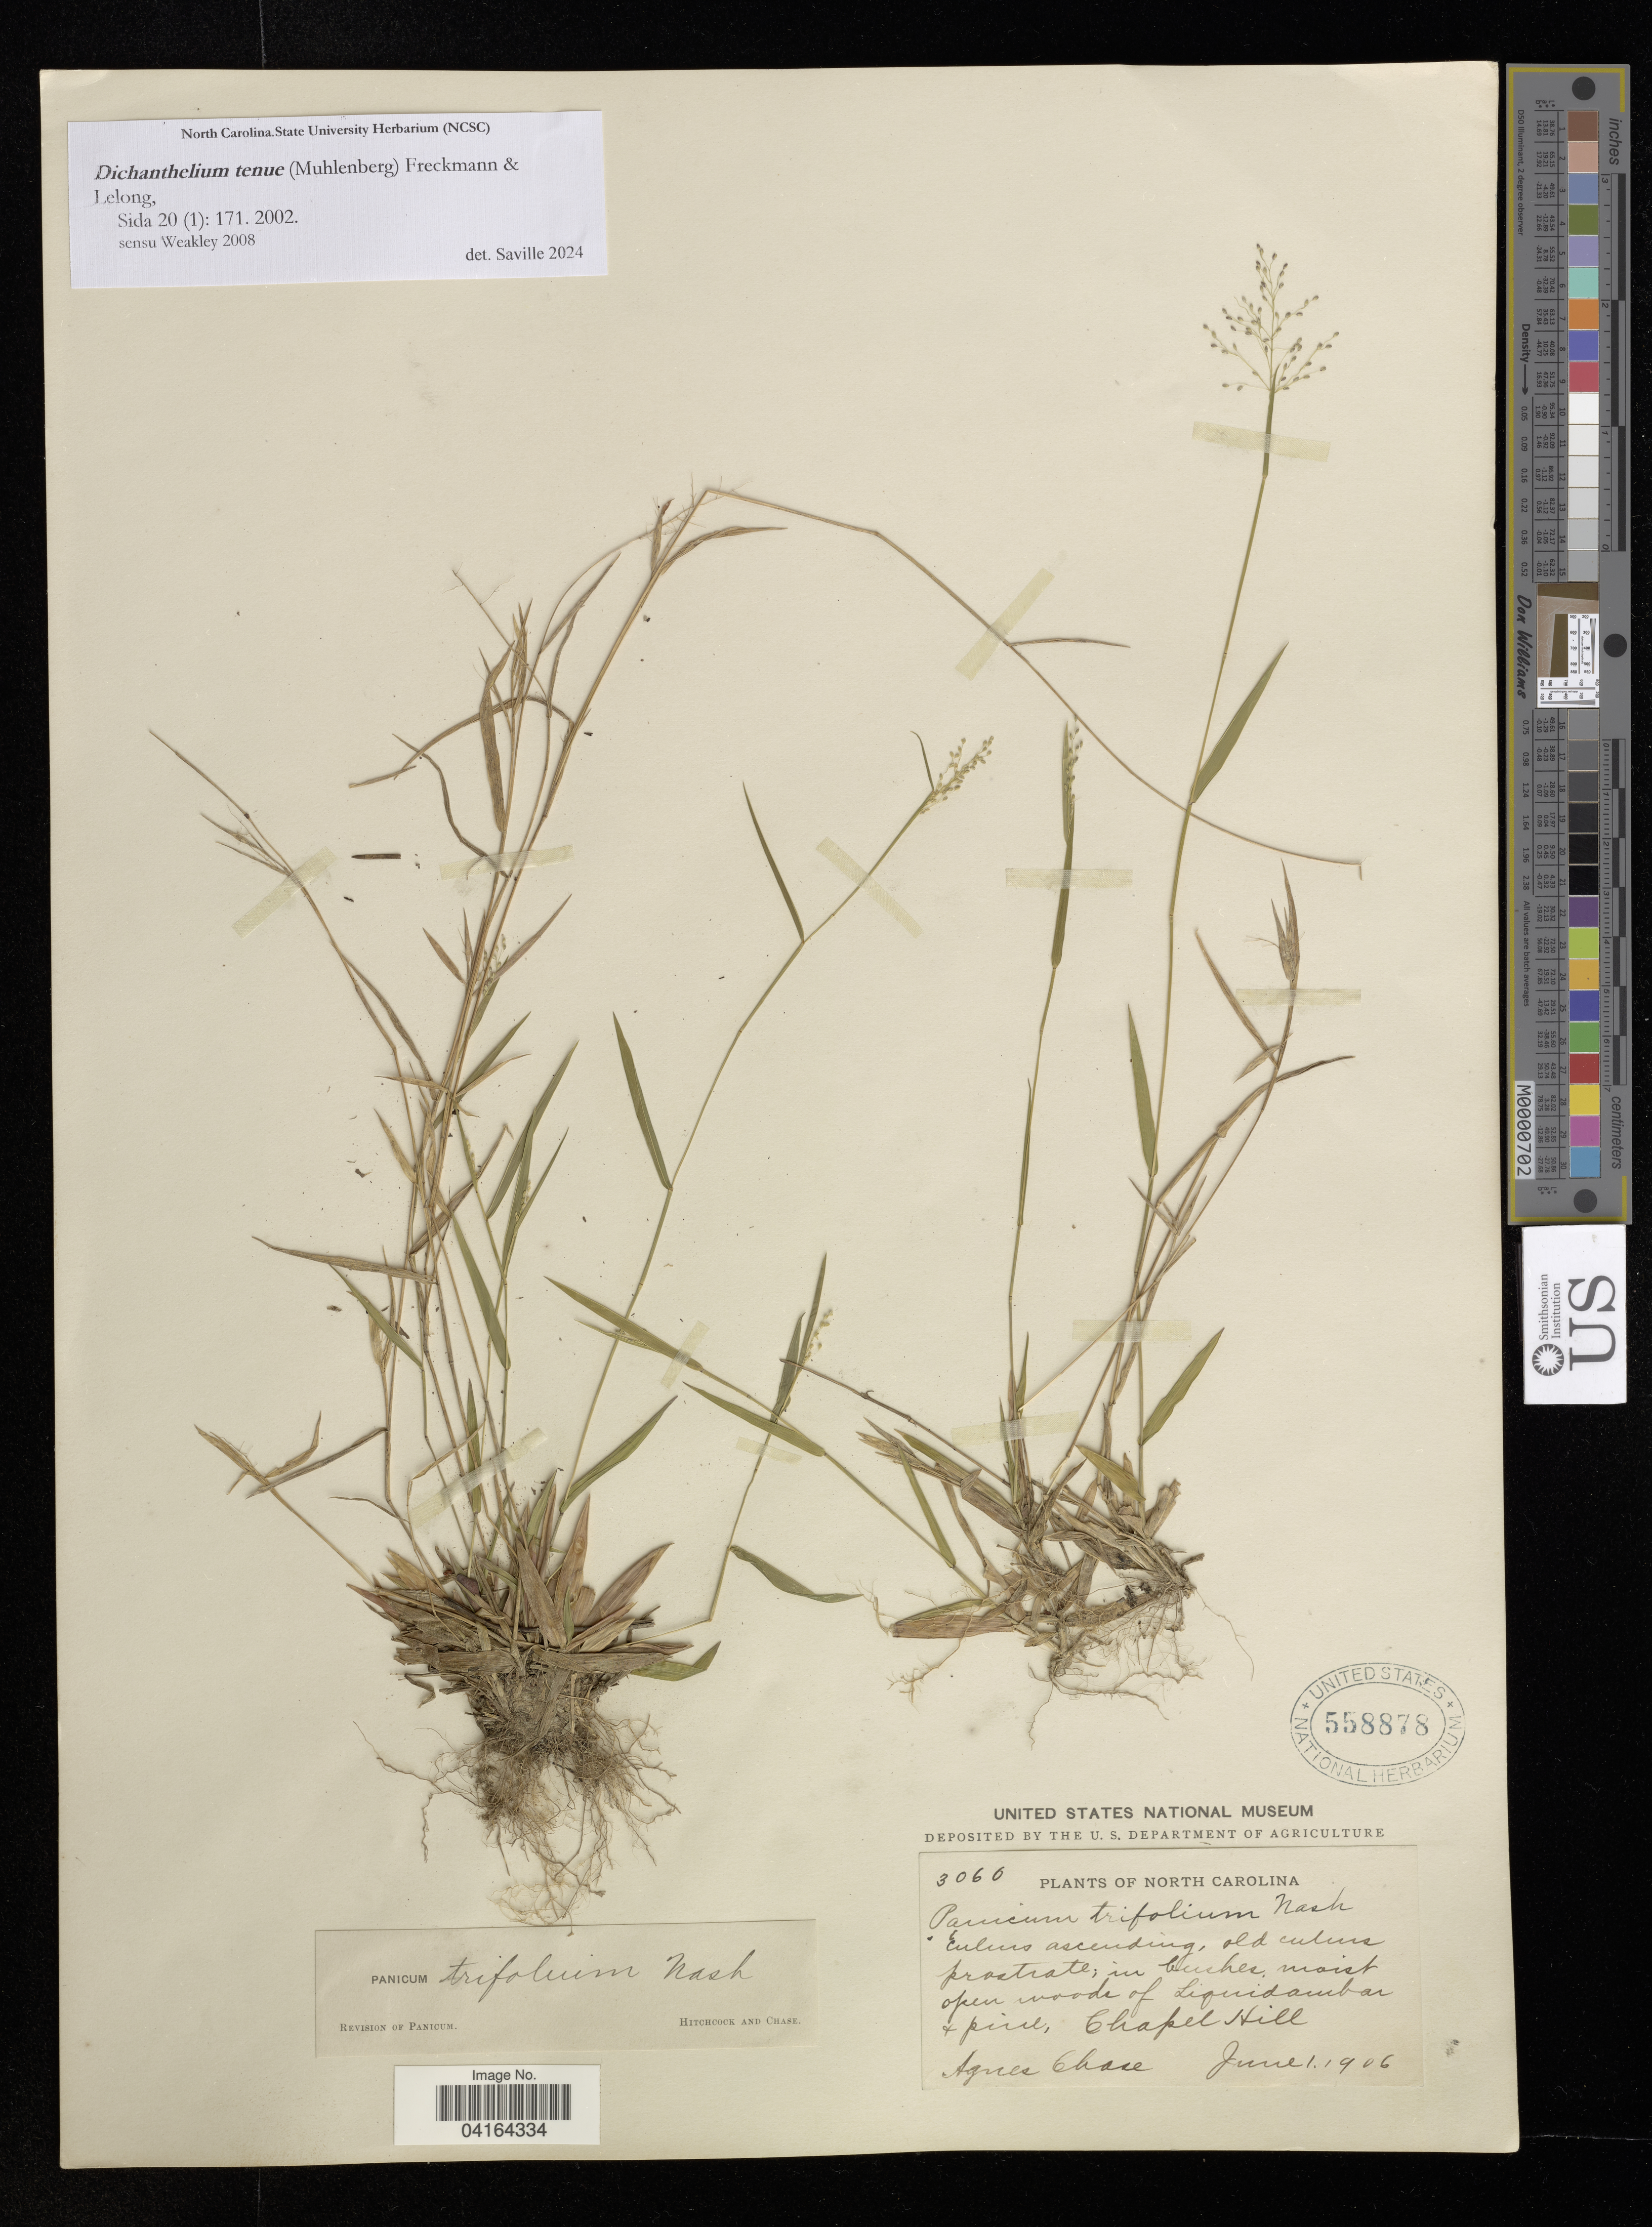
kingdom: Plantae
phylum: Tracheophyta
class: Liliopsida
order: Poales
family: Poaceae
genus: Dichanthelium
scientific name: Dichanthelium tenue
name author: (Muhl.) Freckmann & Lelong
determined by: Saville, A. C., (NCSC), North Carolina State University (UNITED STATES)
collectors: A. Chase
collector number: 3060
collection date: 1906-06-01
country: United States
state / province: North Carolina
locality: Chapel Hill.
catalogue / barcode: US 558878